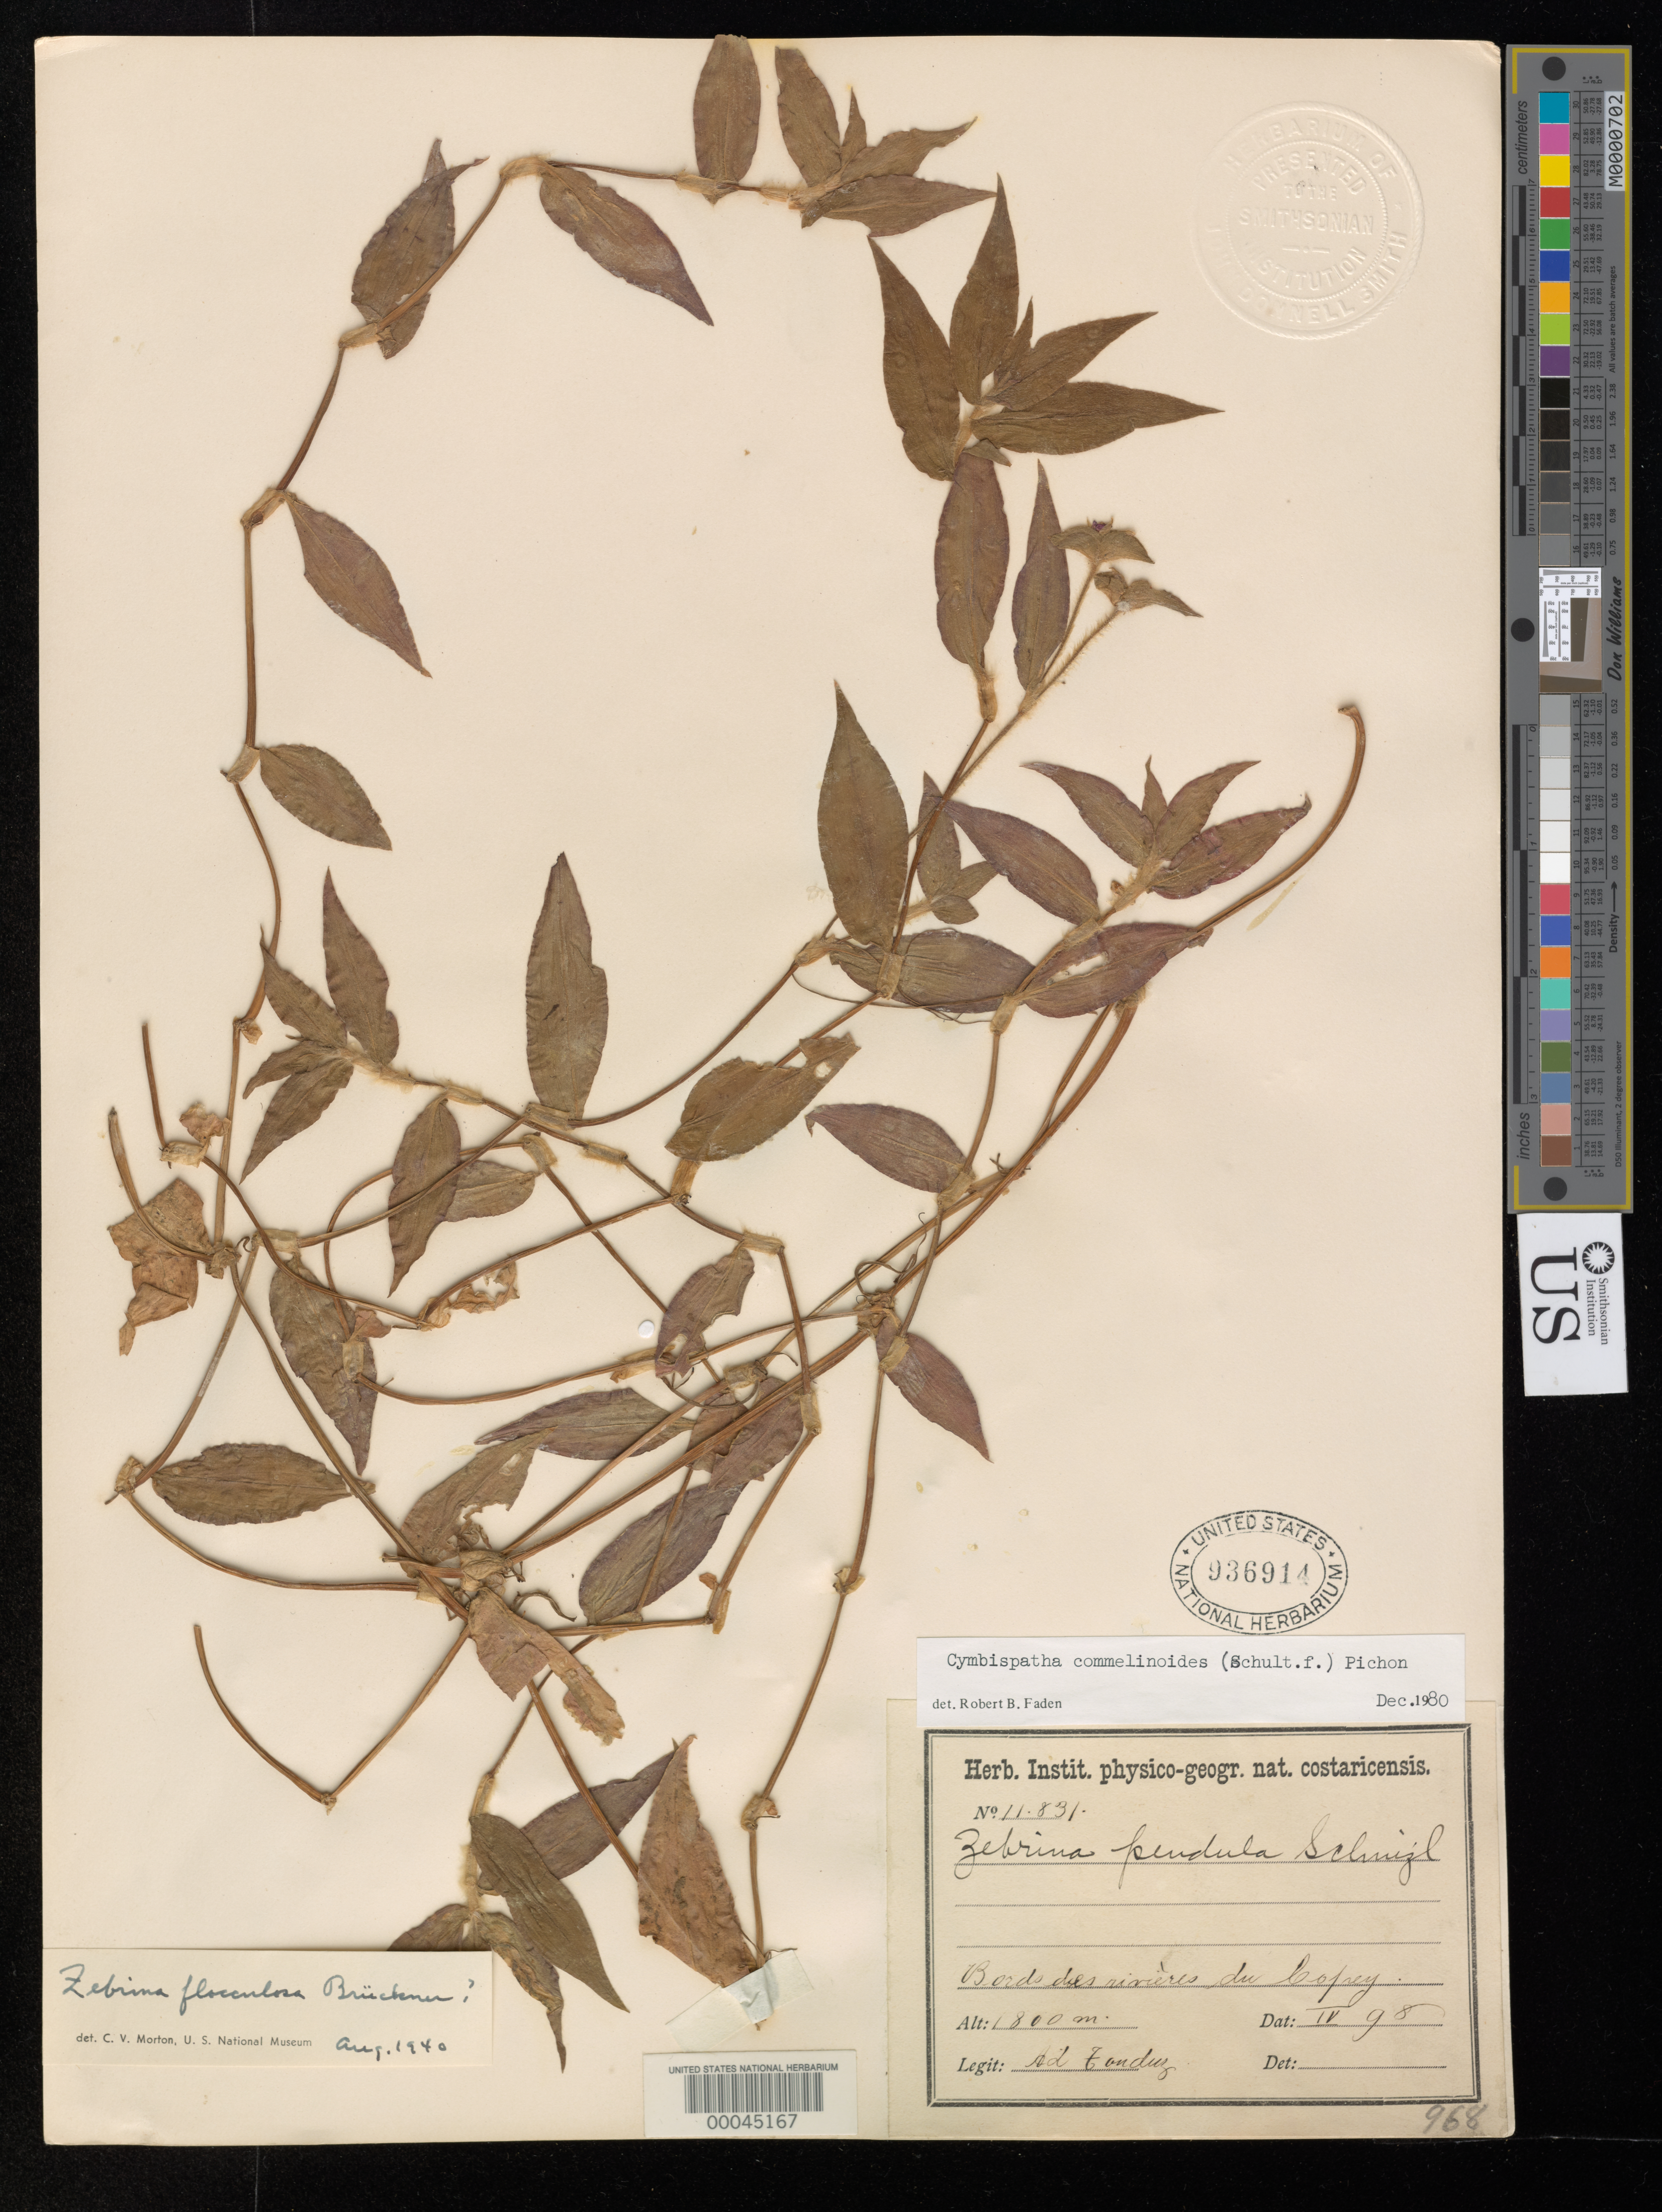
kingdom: Plantae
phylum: Tracheophyta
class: Liliopsida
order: Commelinales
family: Commelinaceae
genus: Tradescantia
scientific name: Tradescantia poelliae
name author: D.R. Hunt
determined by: Strong, Mark T., (BOT), Smithsonian Institution - National Museum of Natural History (UNITED STATES)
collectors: A. Tonduz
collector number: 11831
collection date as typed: Apr 1898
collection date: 1898-04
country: Costa Rica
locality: Copey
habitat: Riverbank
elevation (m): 1800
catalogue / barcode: US 936914